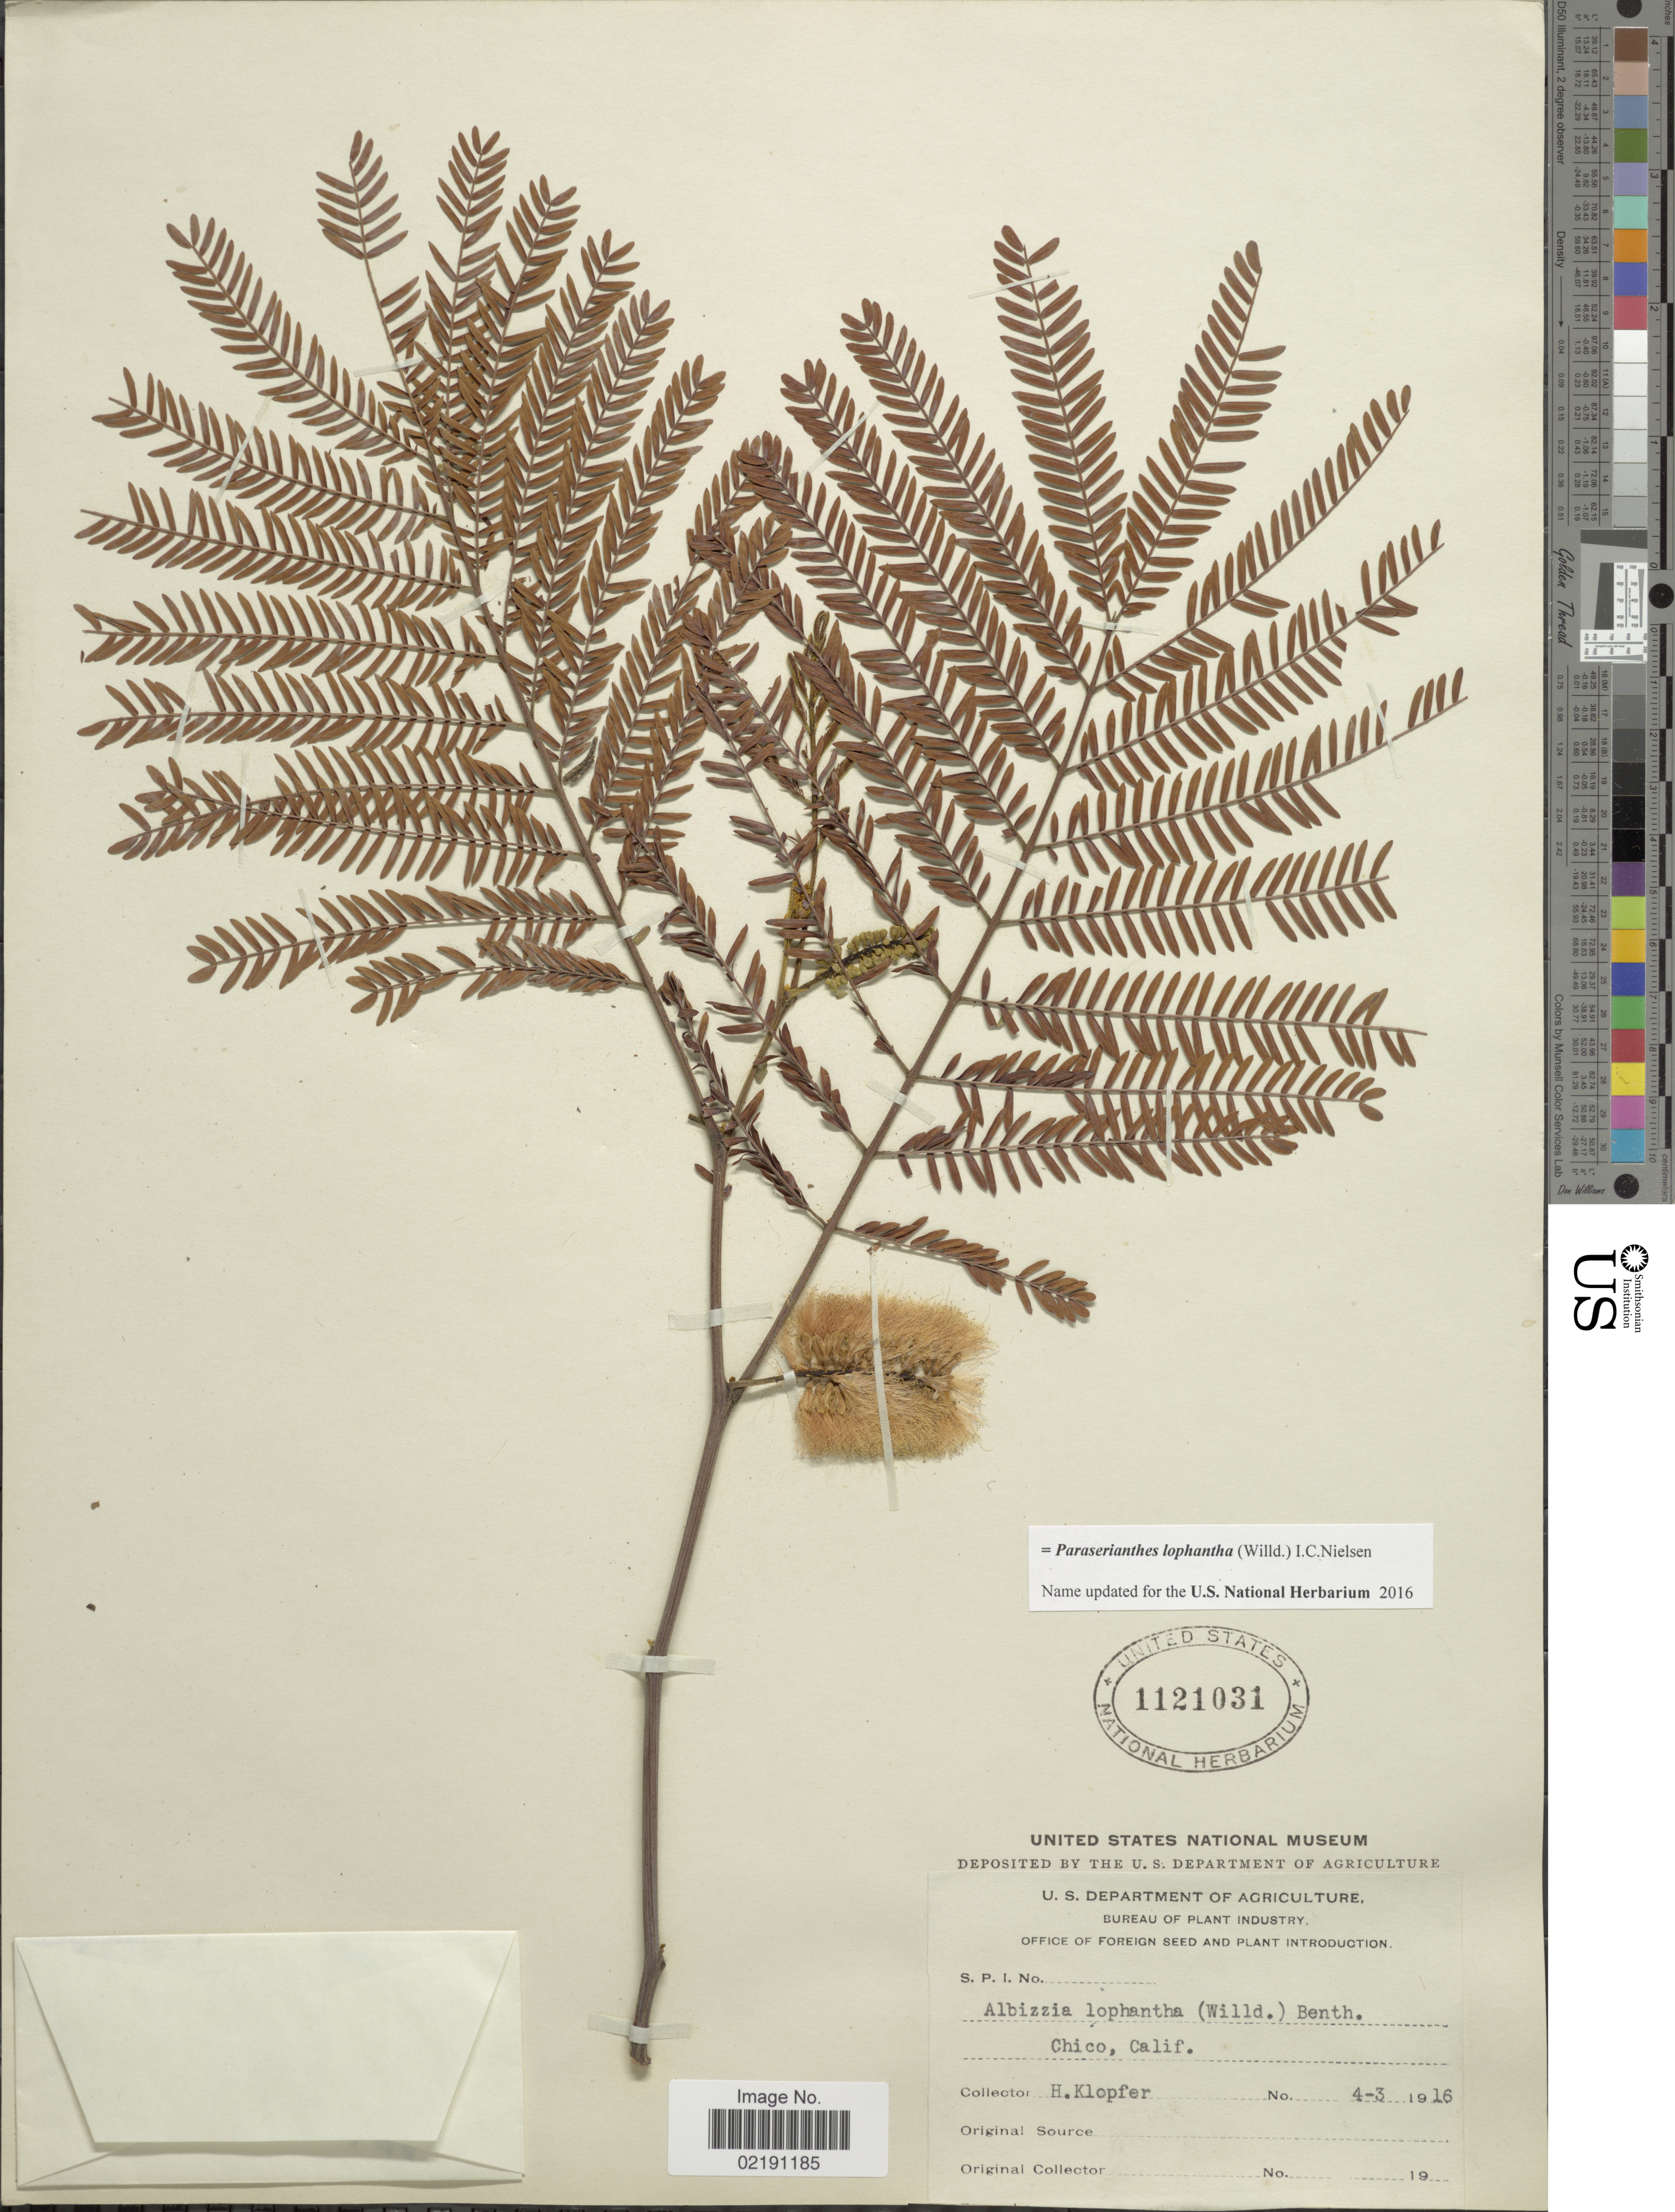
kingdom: Plantae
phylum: Tracheophyta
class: Magnoliopsida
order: Fabales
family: Fabaceae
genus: Paraserianthes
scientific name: Paraserianthes lophantha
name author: (Vent.) I.C. Nielsen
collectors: H. Klopfer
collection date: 1916-03-04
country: United States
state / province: California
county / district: Butte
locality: Chico, Calif.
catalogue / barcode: US 1121031